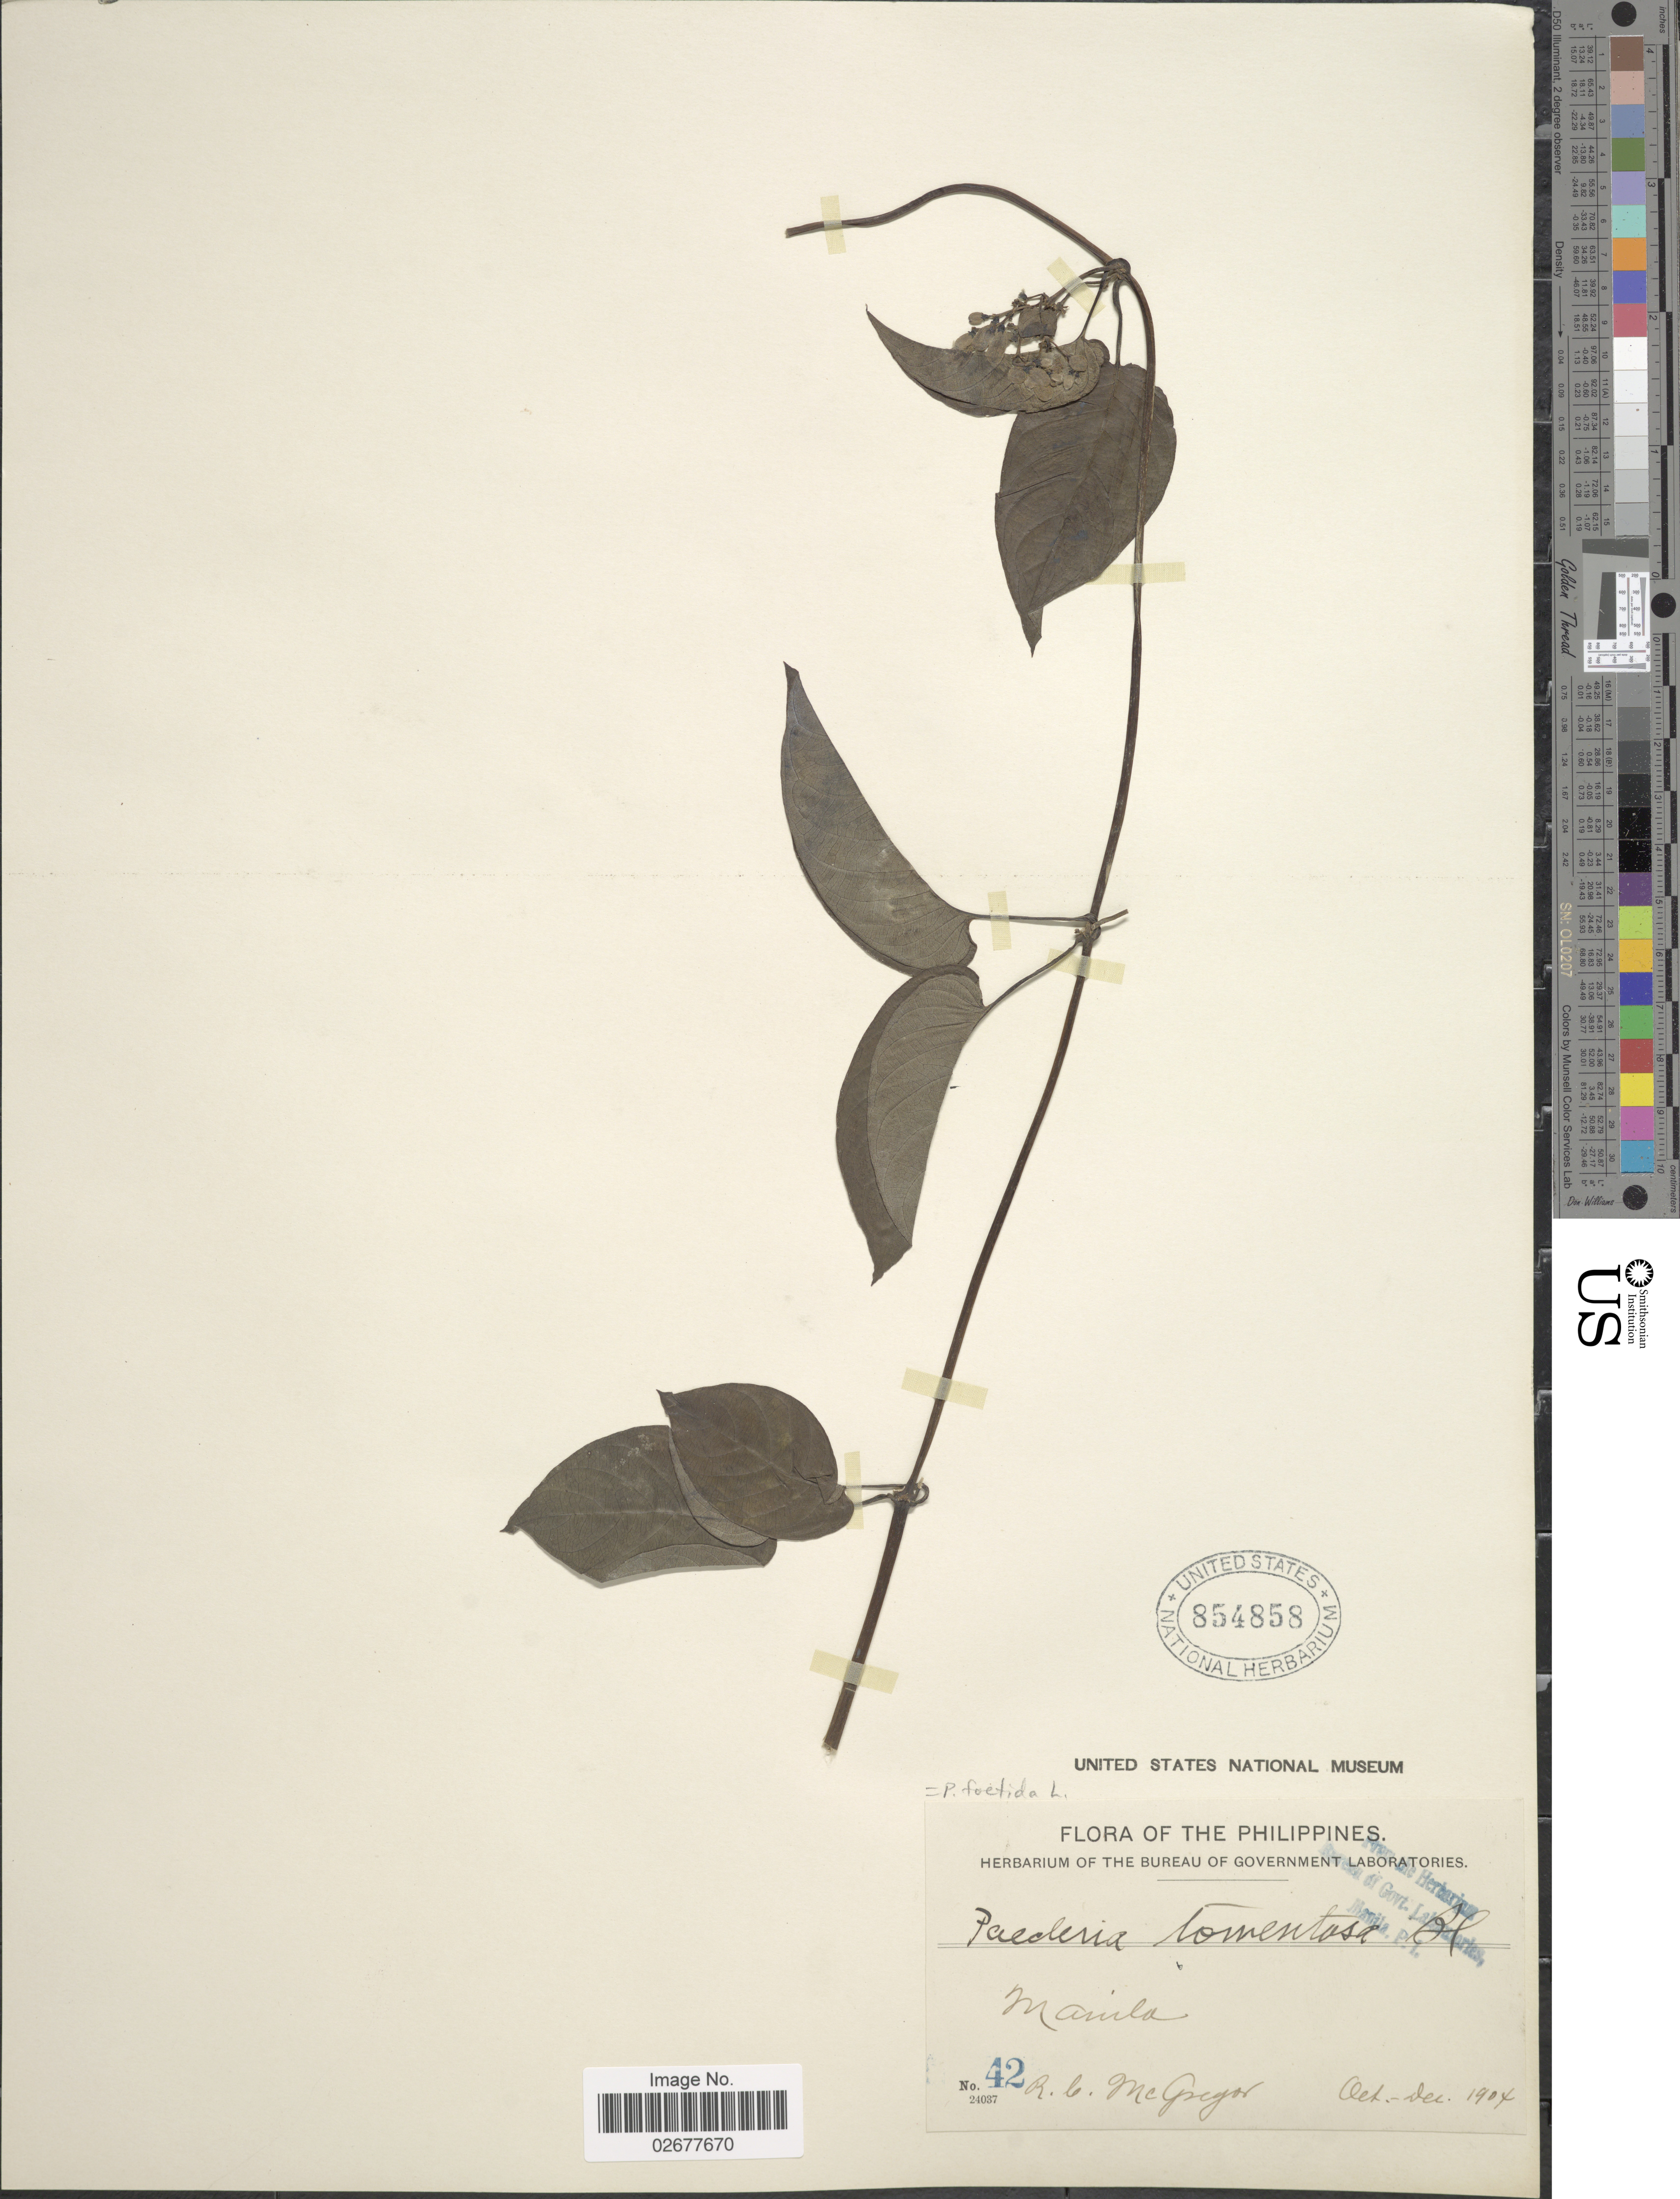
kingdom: Plantae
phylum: Tracheophyta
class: Magnoliopsida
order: Gentianales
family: Rubiaceae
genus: Paederia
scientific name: Paederia foetida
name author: Wall.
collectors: R. C. McGregor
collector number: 42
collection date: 1904-10/1904-12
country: Philippines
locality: Manila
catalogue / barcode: US 854858